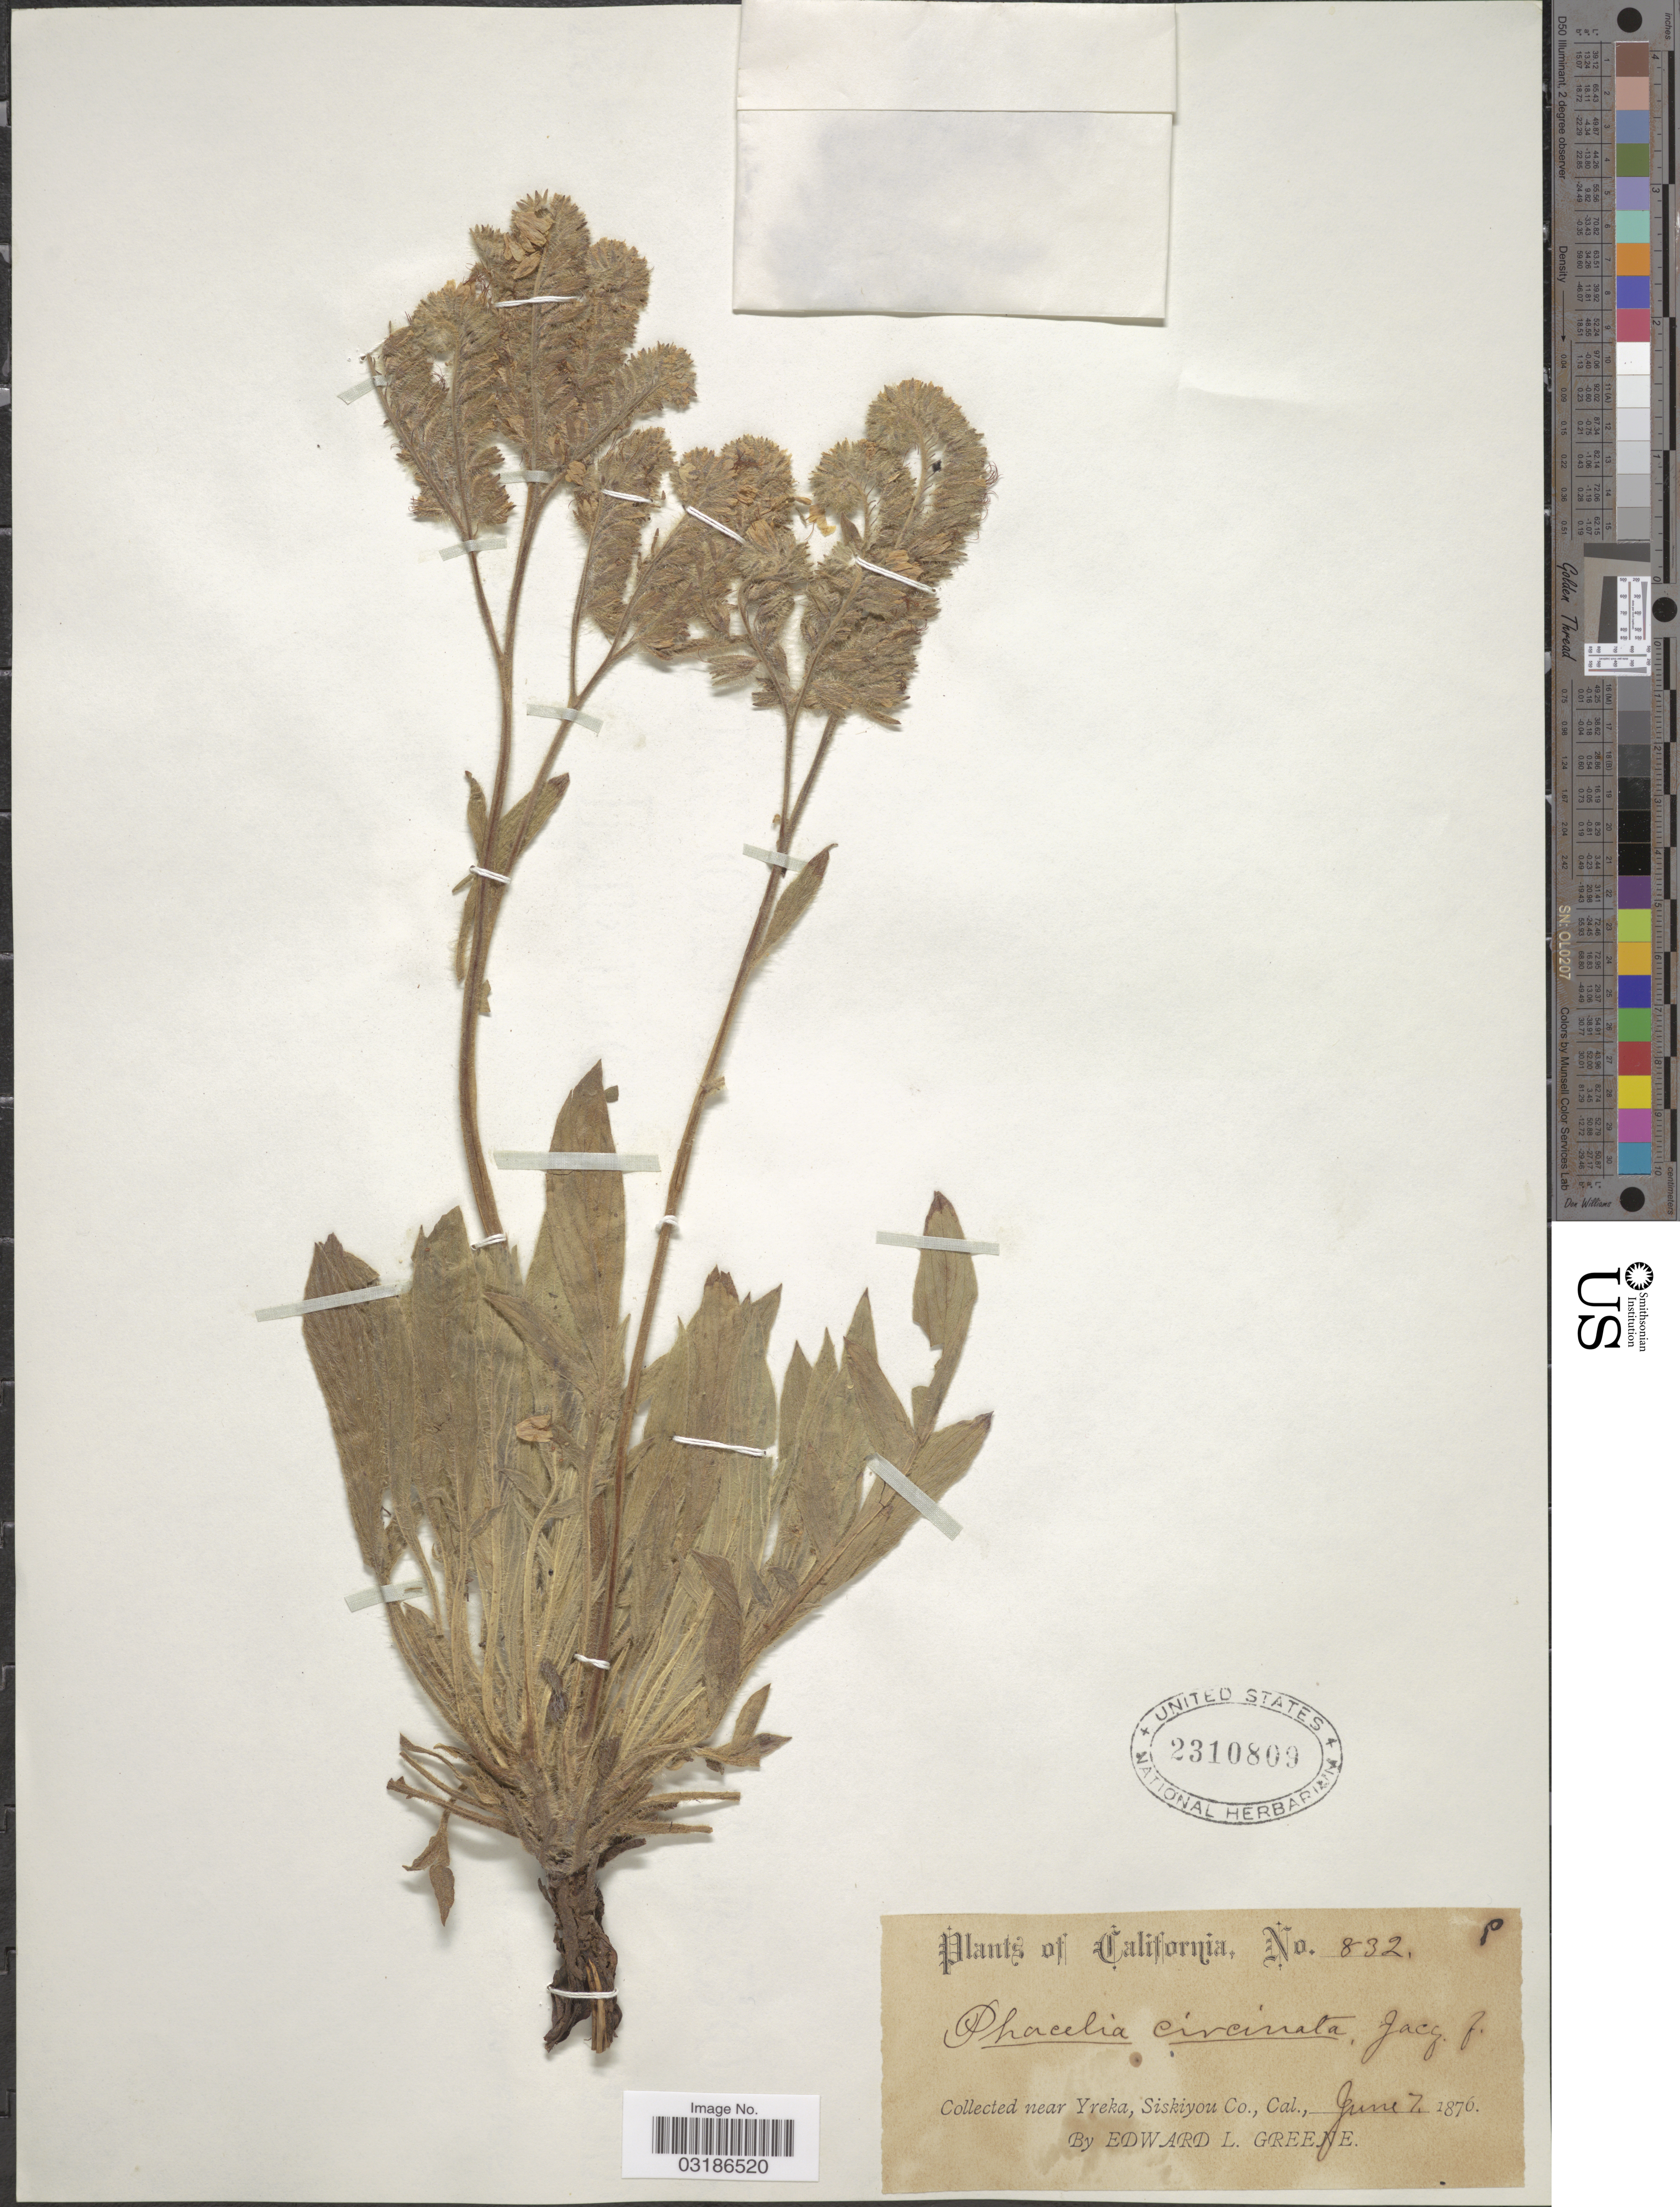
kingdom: Plantae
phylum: Tracheophyta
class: Magnoliopsida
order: Boraginales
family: Hydrophyllaceae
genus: Phacelia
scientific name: Phacelia hastata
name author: Douglas ex Lehm.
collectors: E. L. Greene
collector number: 832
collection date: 1876-06-07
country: United States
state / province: California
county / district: Siskiyou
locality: Near Yreka, Siskiyou Co., Cal.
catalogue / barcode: US 2310809